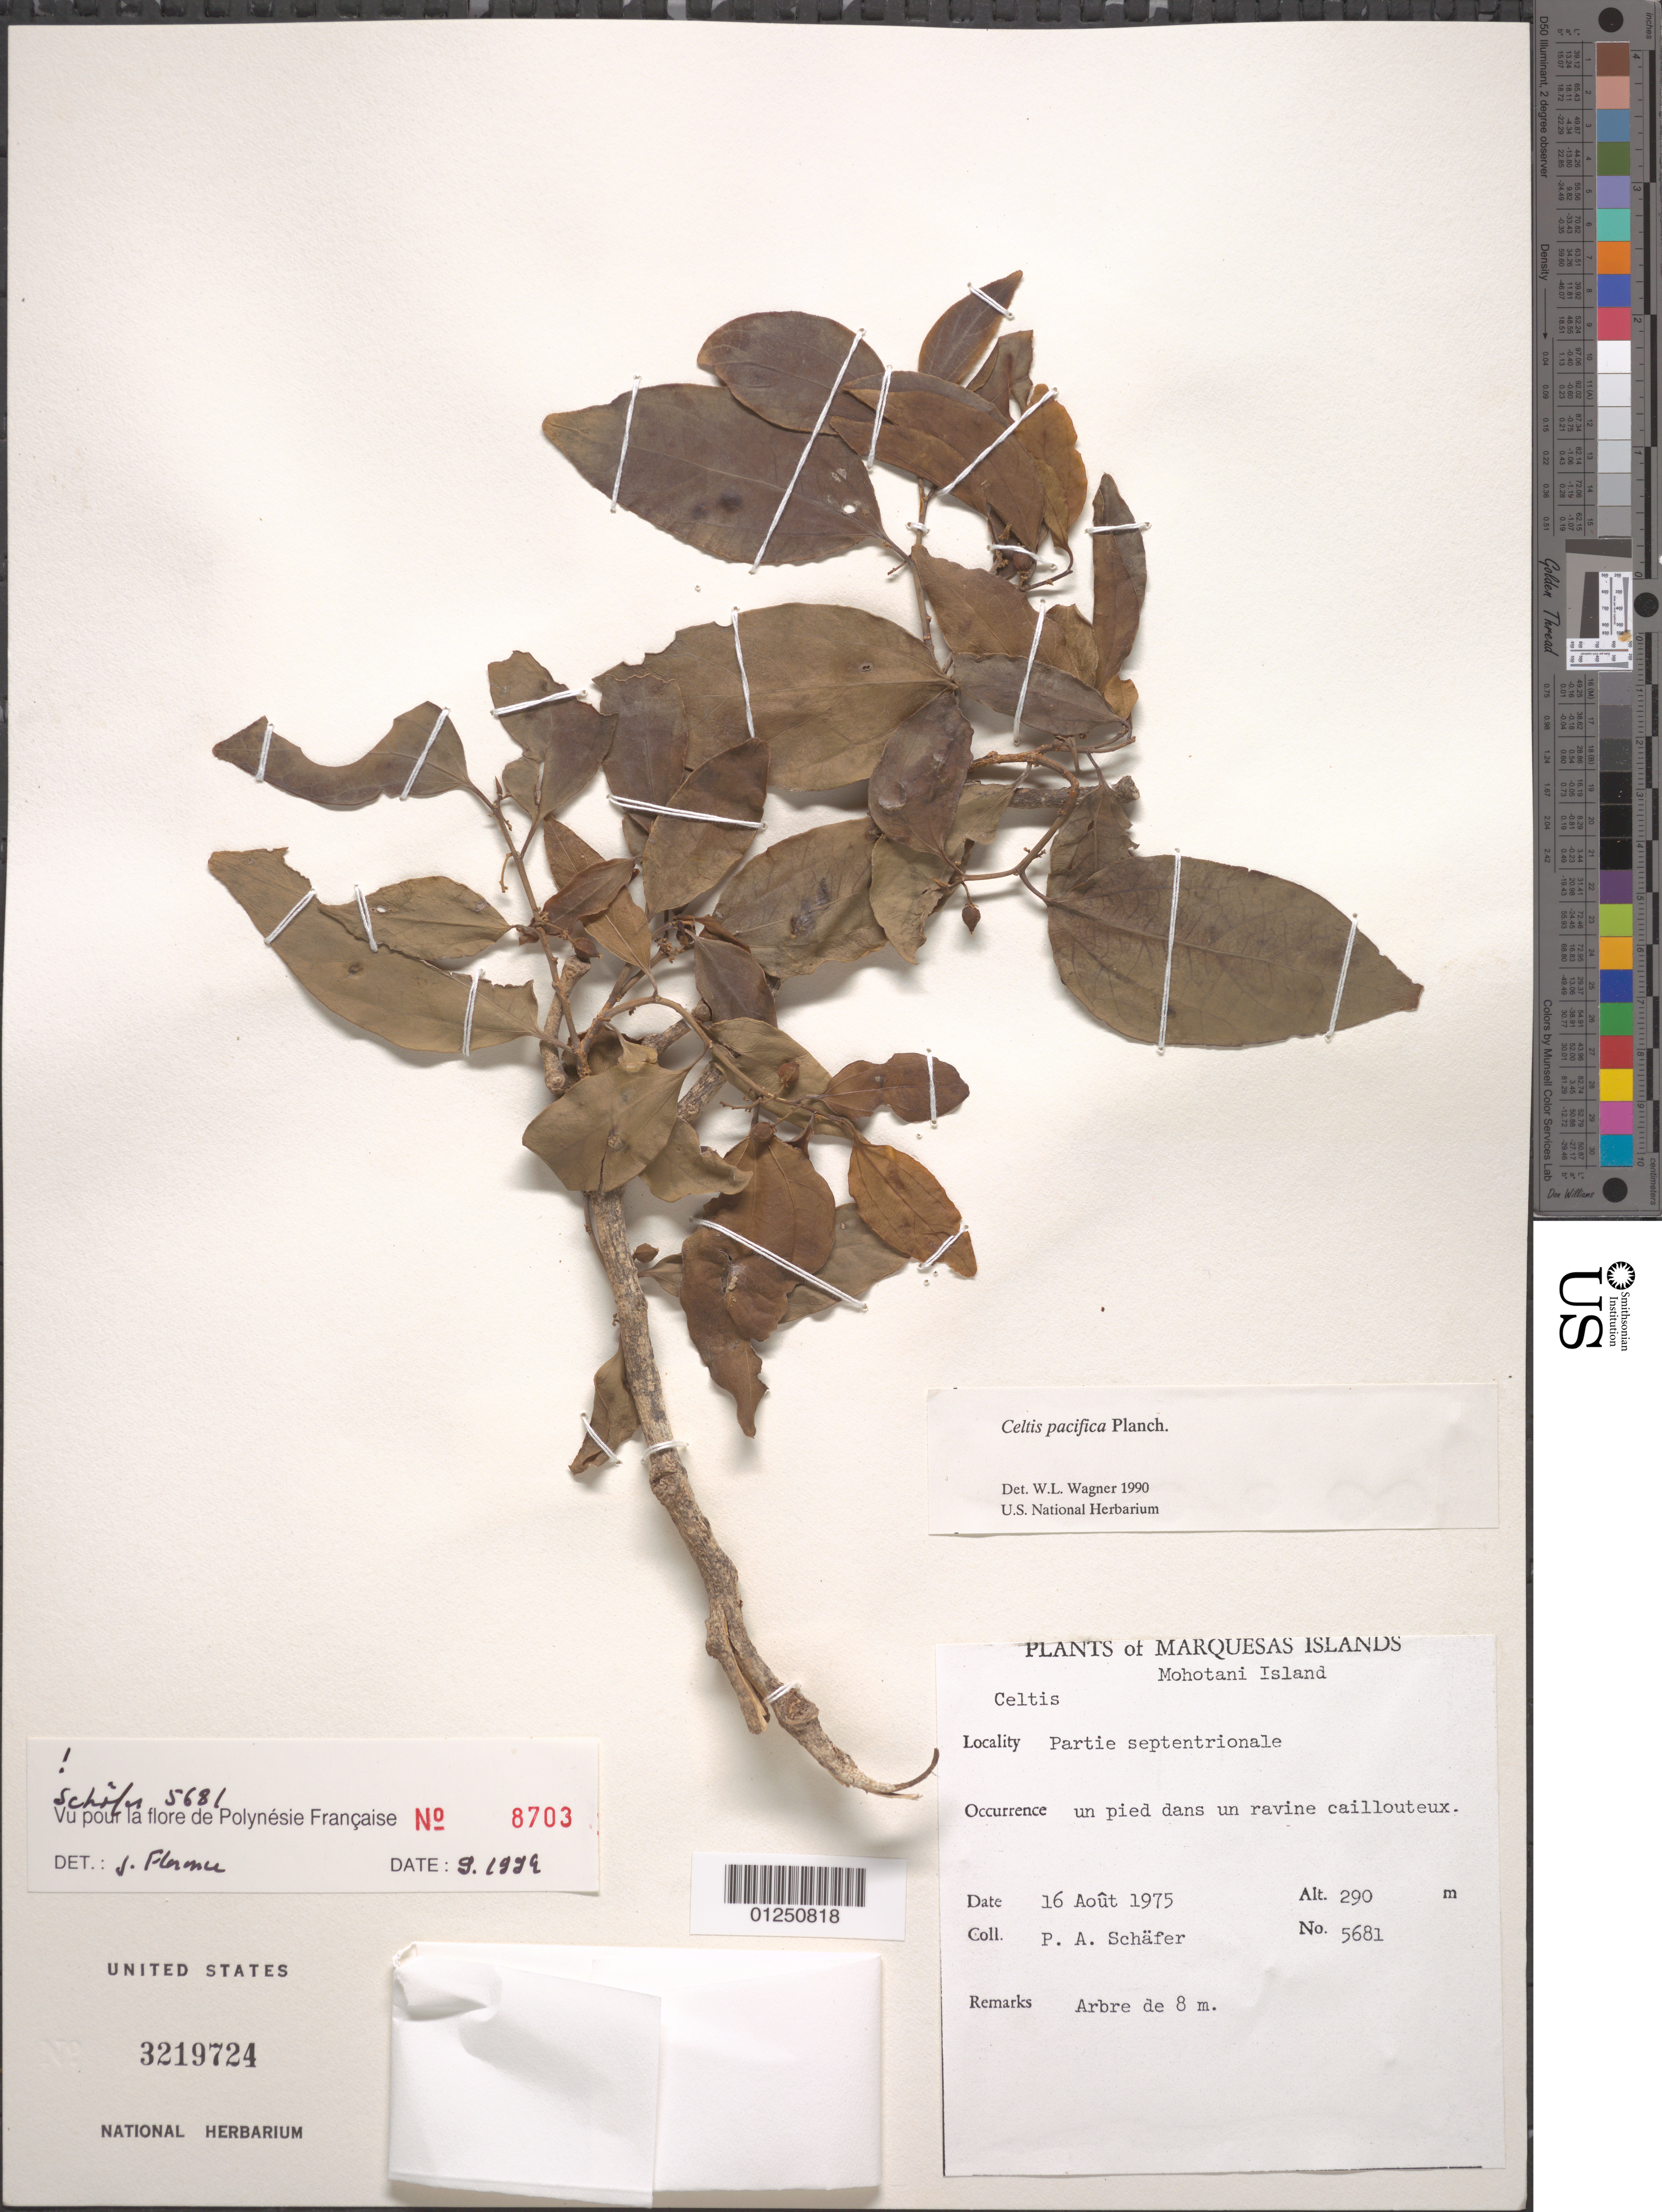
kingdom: Plantae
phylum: Tracheophyta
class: Magnoliopsida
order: Rosales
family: Cannabaceae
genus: Celtis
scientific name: Celtis pacifica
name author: Planch.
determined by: Wagner, W. L., (BOT), Smithsonian Institution - National Museum of Natural History (UNITED STATES)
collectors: P. A. Schäfer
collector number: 5681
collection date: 1975-08-16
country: French Polynesia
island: Mohotani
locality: partie septentrionale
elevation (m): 290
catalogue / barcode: US 3219724